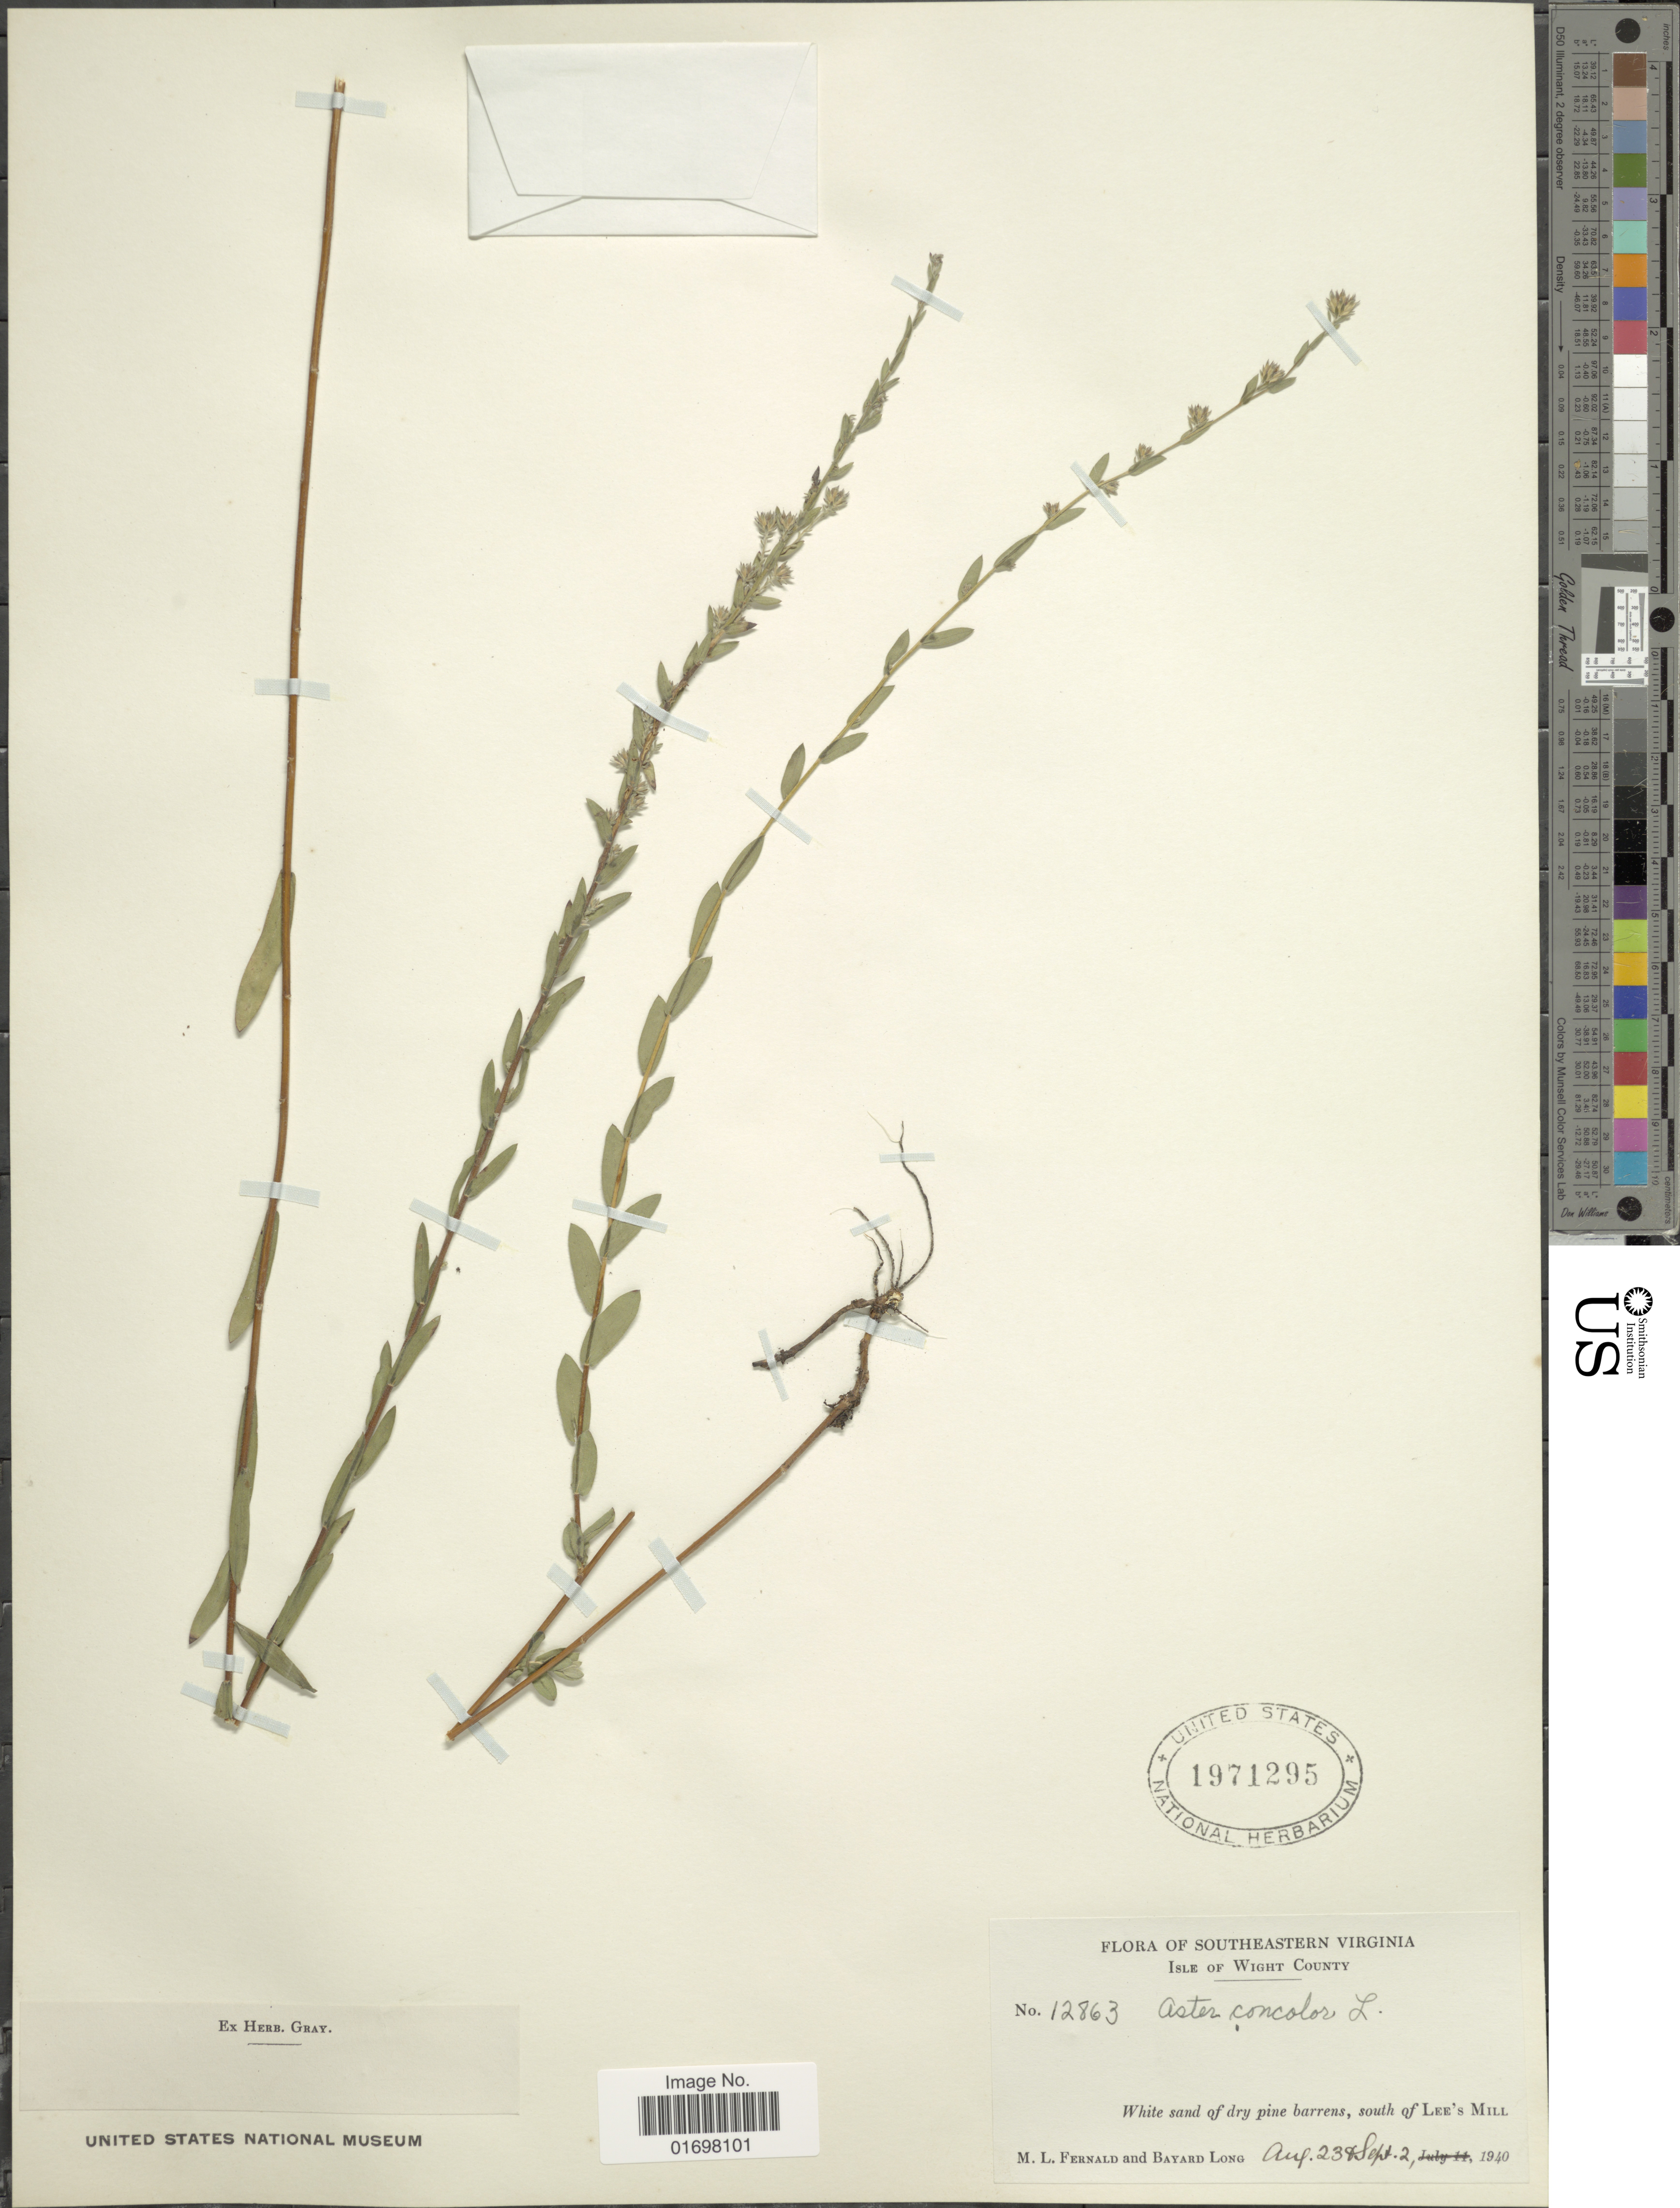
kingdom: Plantae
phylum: Tracheophyta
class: Magnoliopsida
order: Asterales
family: Asteraceae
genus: Symphyotrichum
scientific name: Symphyotrichum concolor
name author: (L.) G.L. Nesom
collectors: M. L. Fernald & B. Long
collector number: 12863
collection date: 1940-08-23/1940-09-02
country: United States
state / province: Virginia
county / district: Isle of Wight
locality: Southeastern Virginia. Isle of Wight County. South of Lee's Mill.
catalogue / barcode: US 1971295